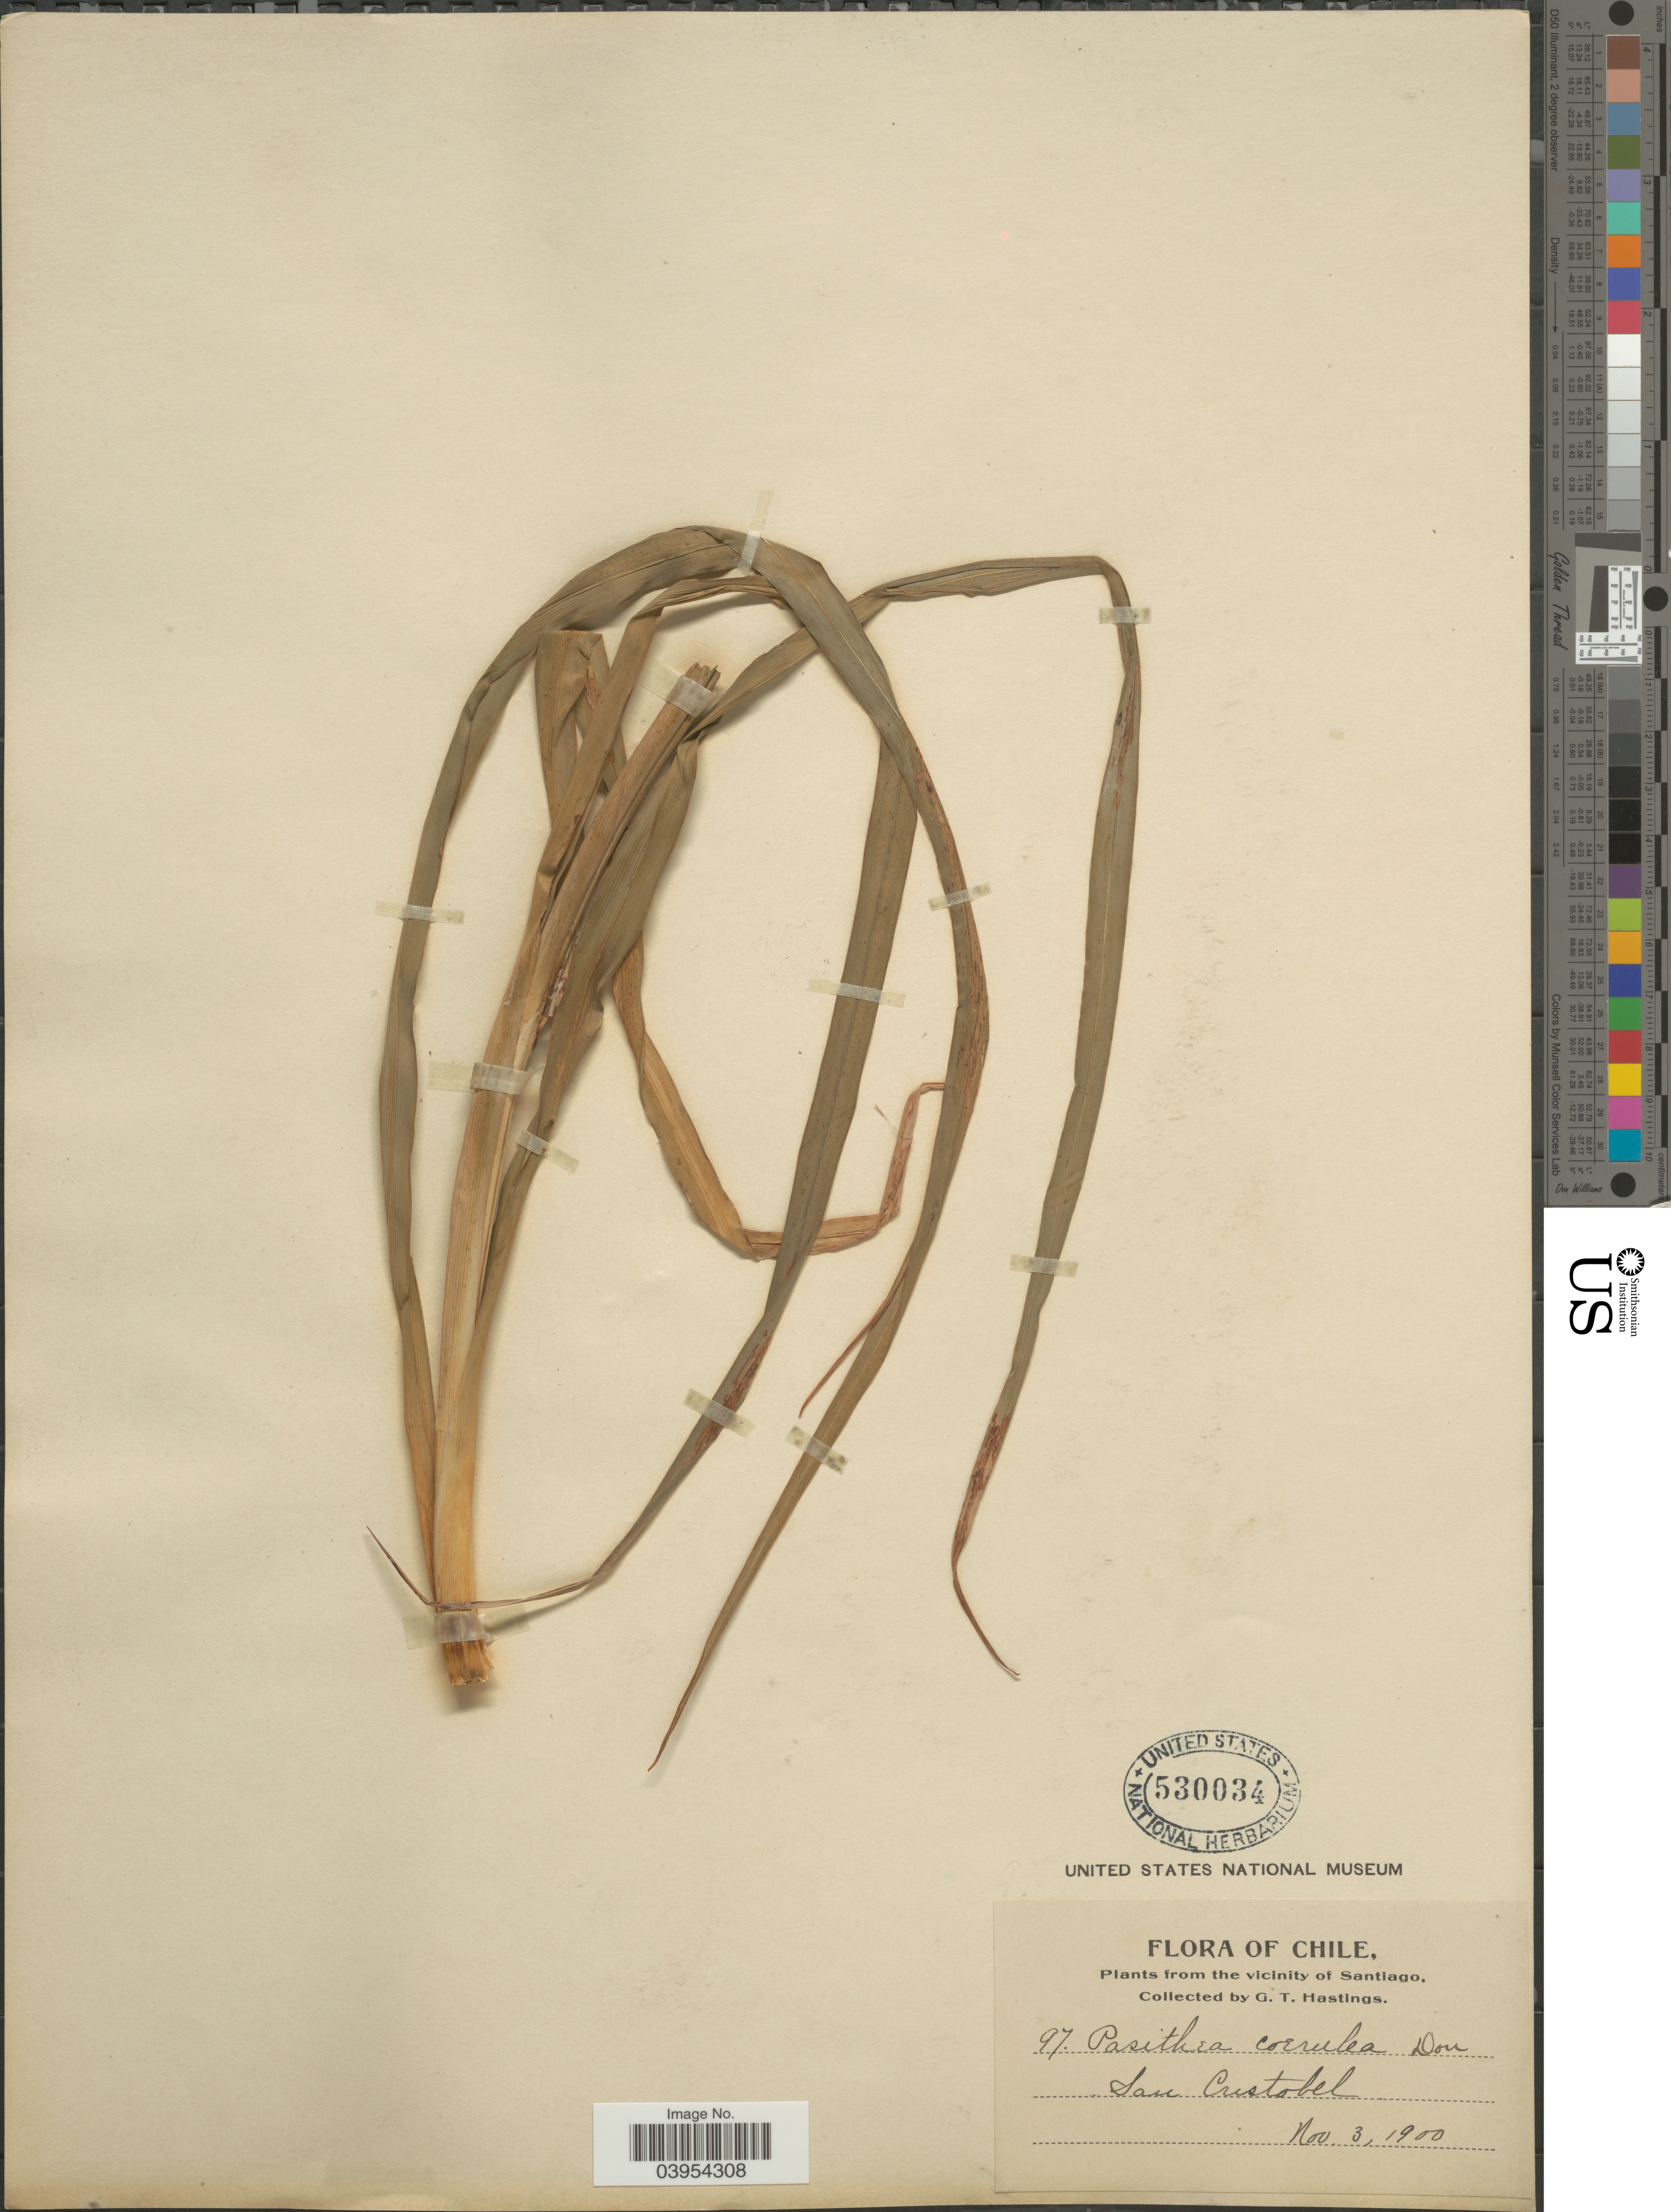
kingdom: Plantae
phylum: Tracheophyta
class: Liliopsida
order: Asparagales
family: Asphodelaceae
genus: Pasithea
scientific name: Pasithea caerulea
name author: (Ruiz & Pav.) D. Don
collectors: G. Hastings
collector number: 97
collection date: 1900-11-03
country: Chile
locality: The vicinity of Santiago. San Cristobal.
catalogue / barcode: US 530034